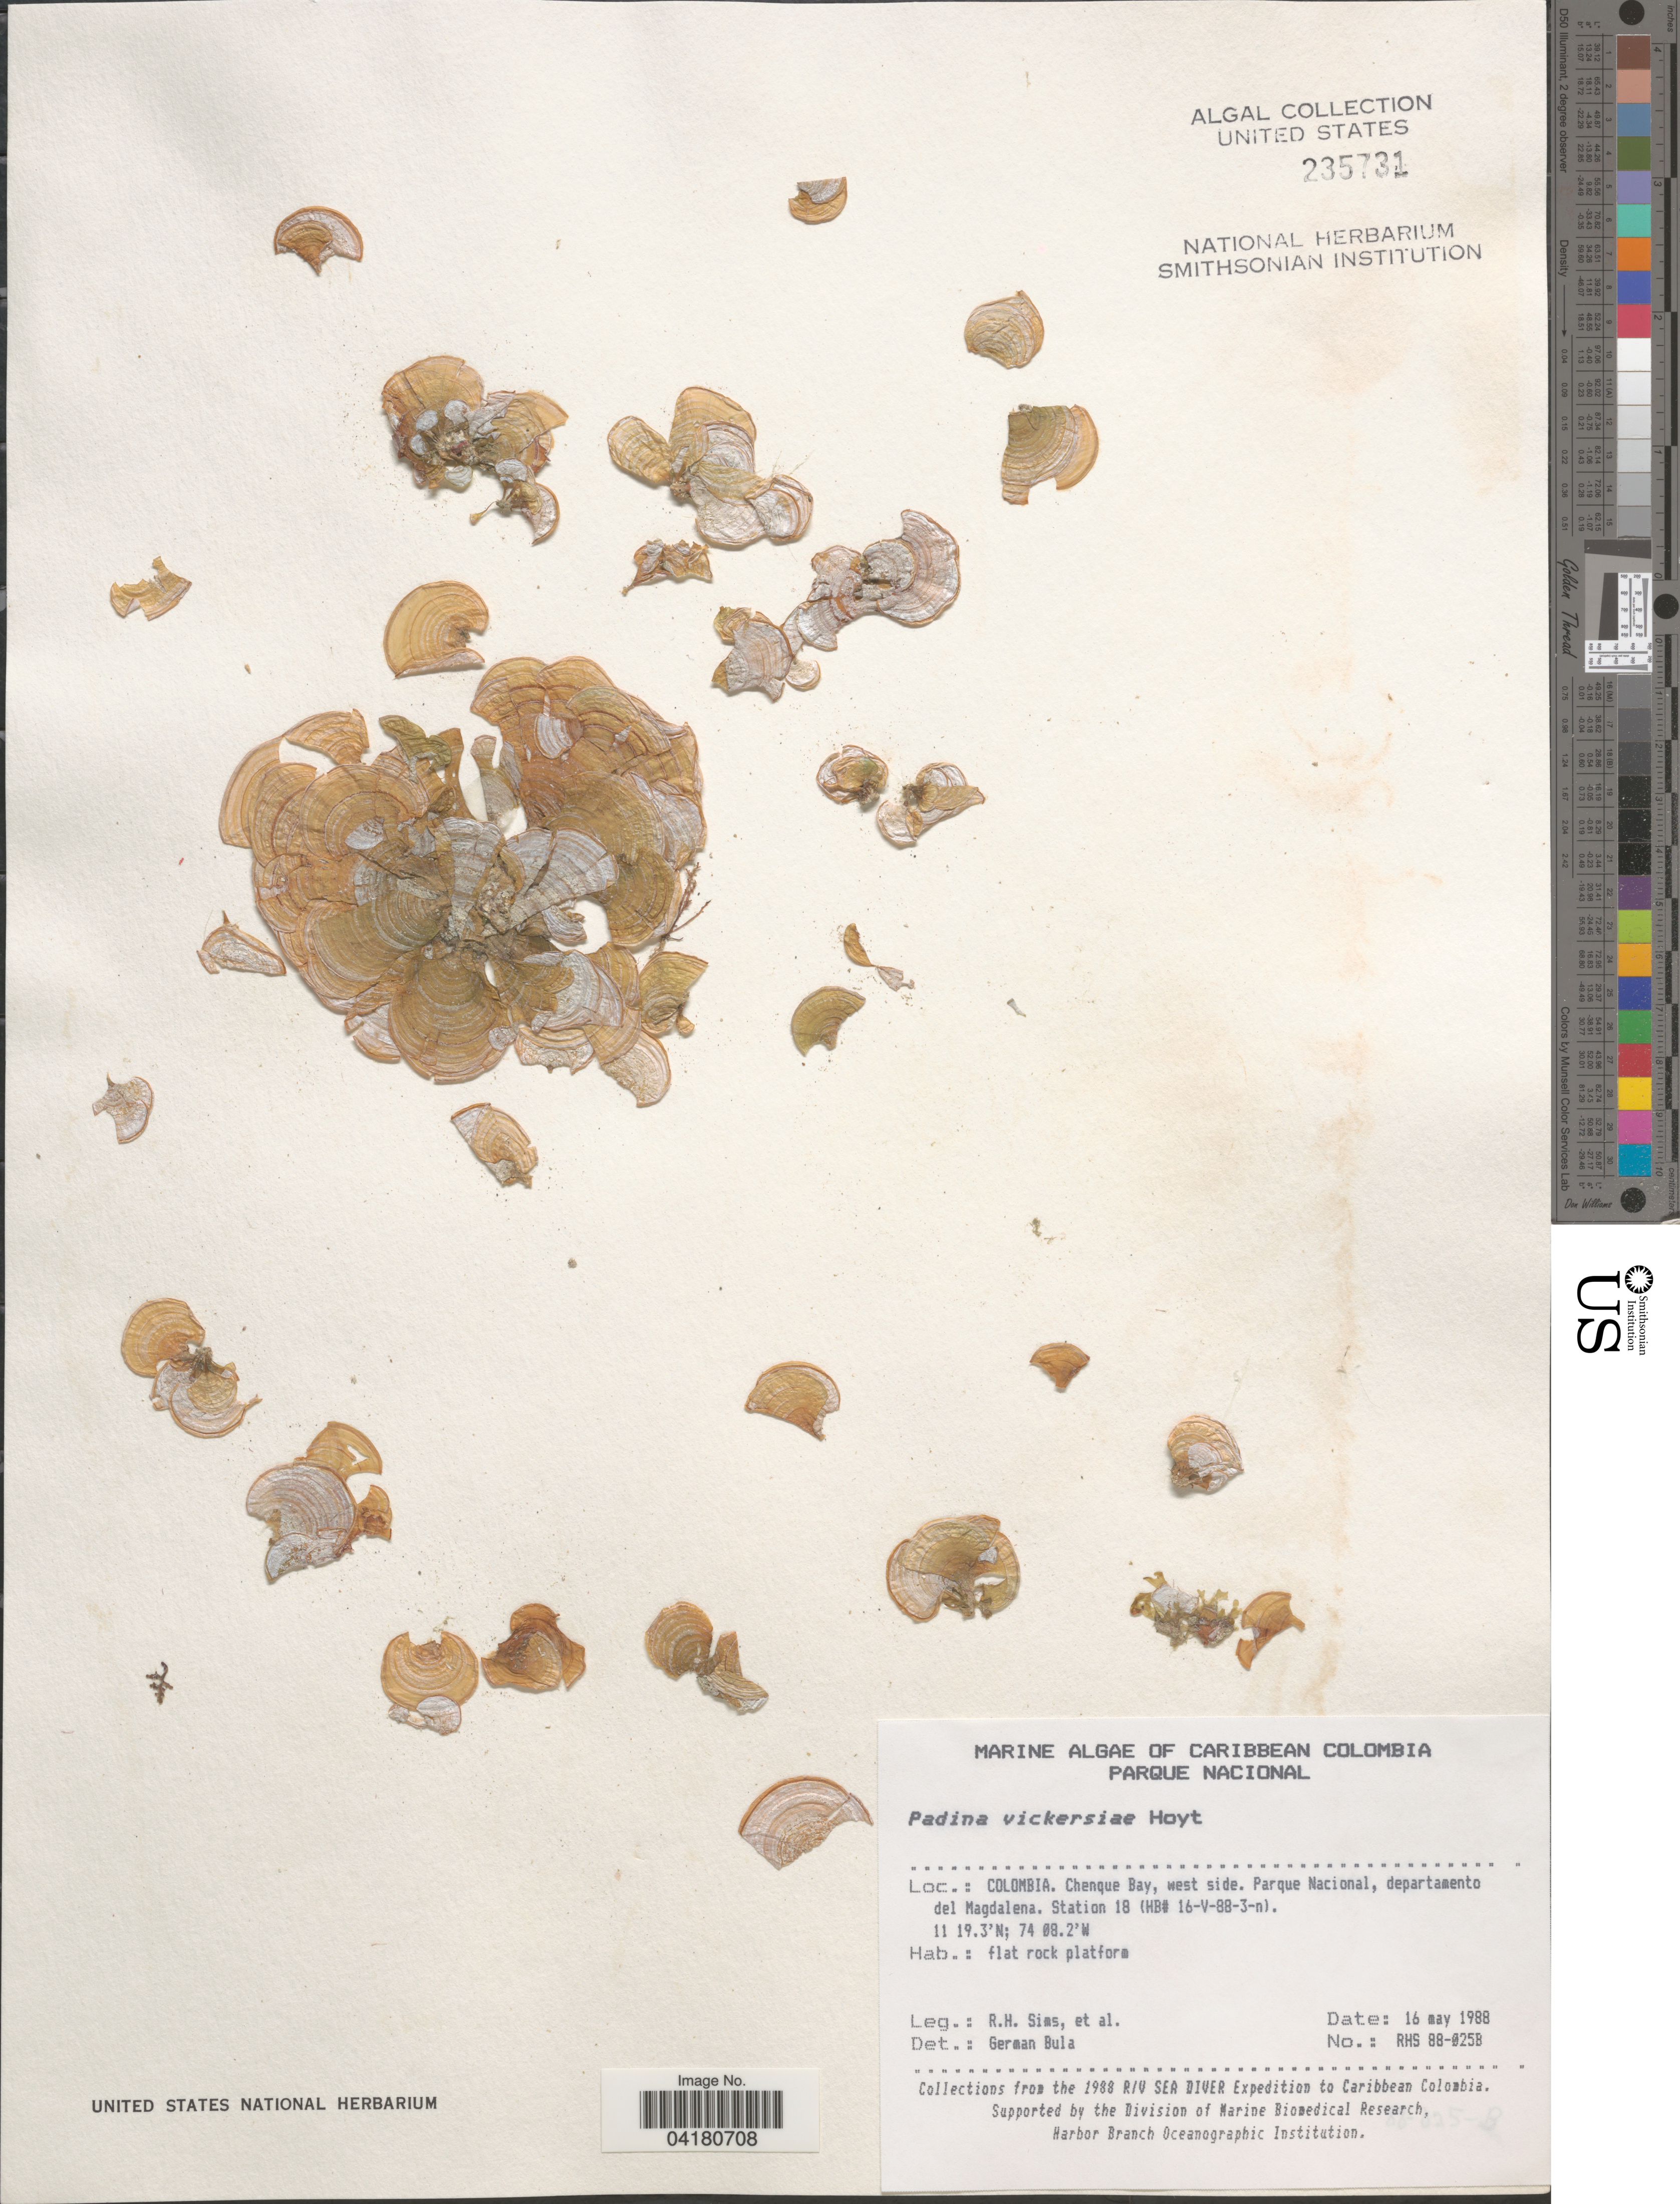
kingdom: Chromista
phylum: Ochrophyta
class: Phaeophyceae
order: Dictyotales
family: Dictyotaceae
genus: Padina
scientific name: Padina gymnospora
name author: (Kütz.) O.G. Sond.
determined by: Algae name updating Project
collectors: R. H. Sims & et al.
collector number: RHS88-025B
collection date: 1988-05-16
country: Colombia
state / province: Magdalena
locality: Caribbean Colombia. Chenque Bay, west side. Parque Nacional, departamento del Magdalena. Station (HB# 16-V-88-3-n). The 1988 R/V Sea Diver Expedition to Caribbean Colombia.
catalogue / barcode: US 235731